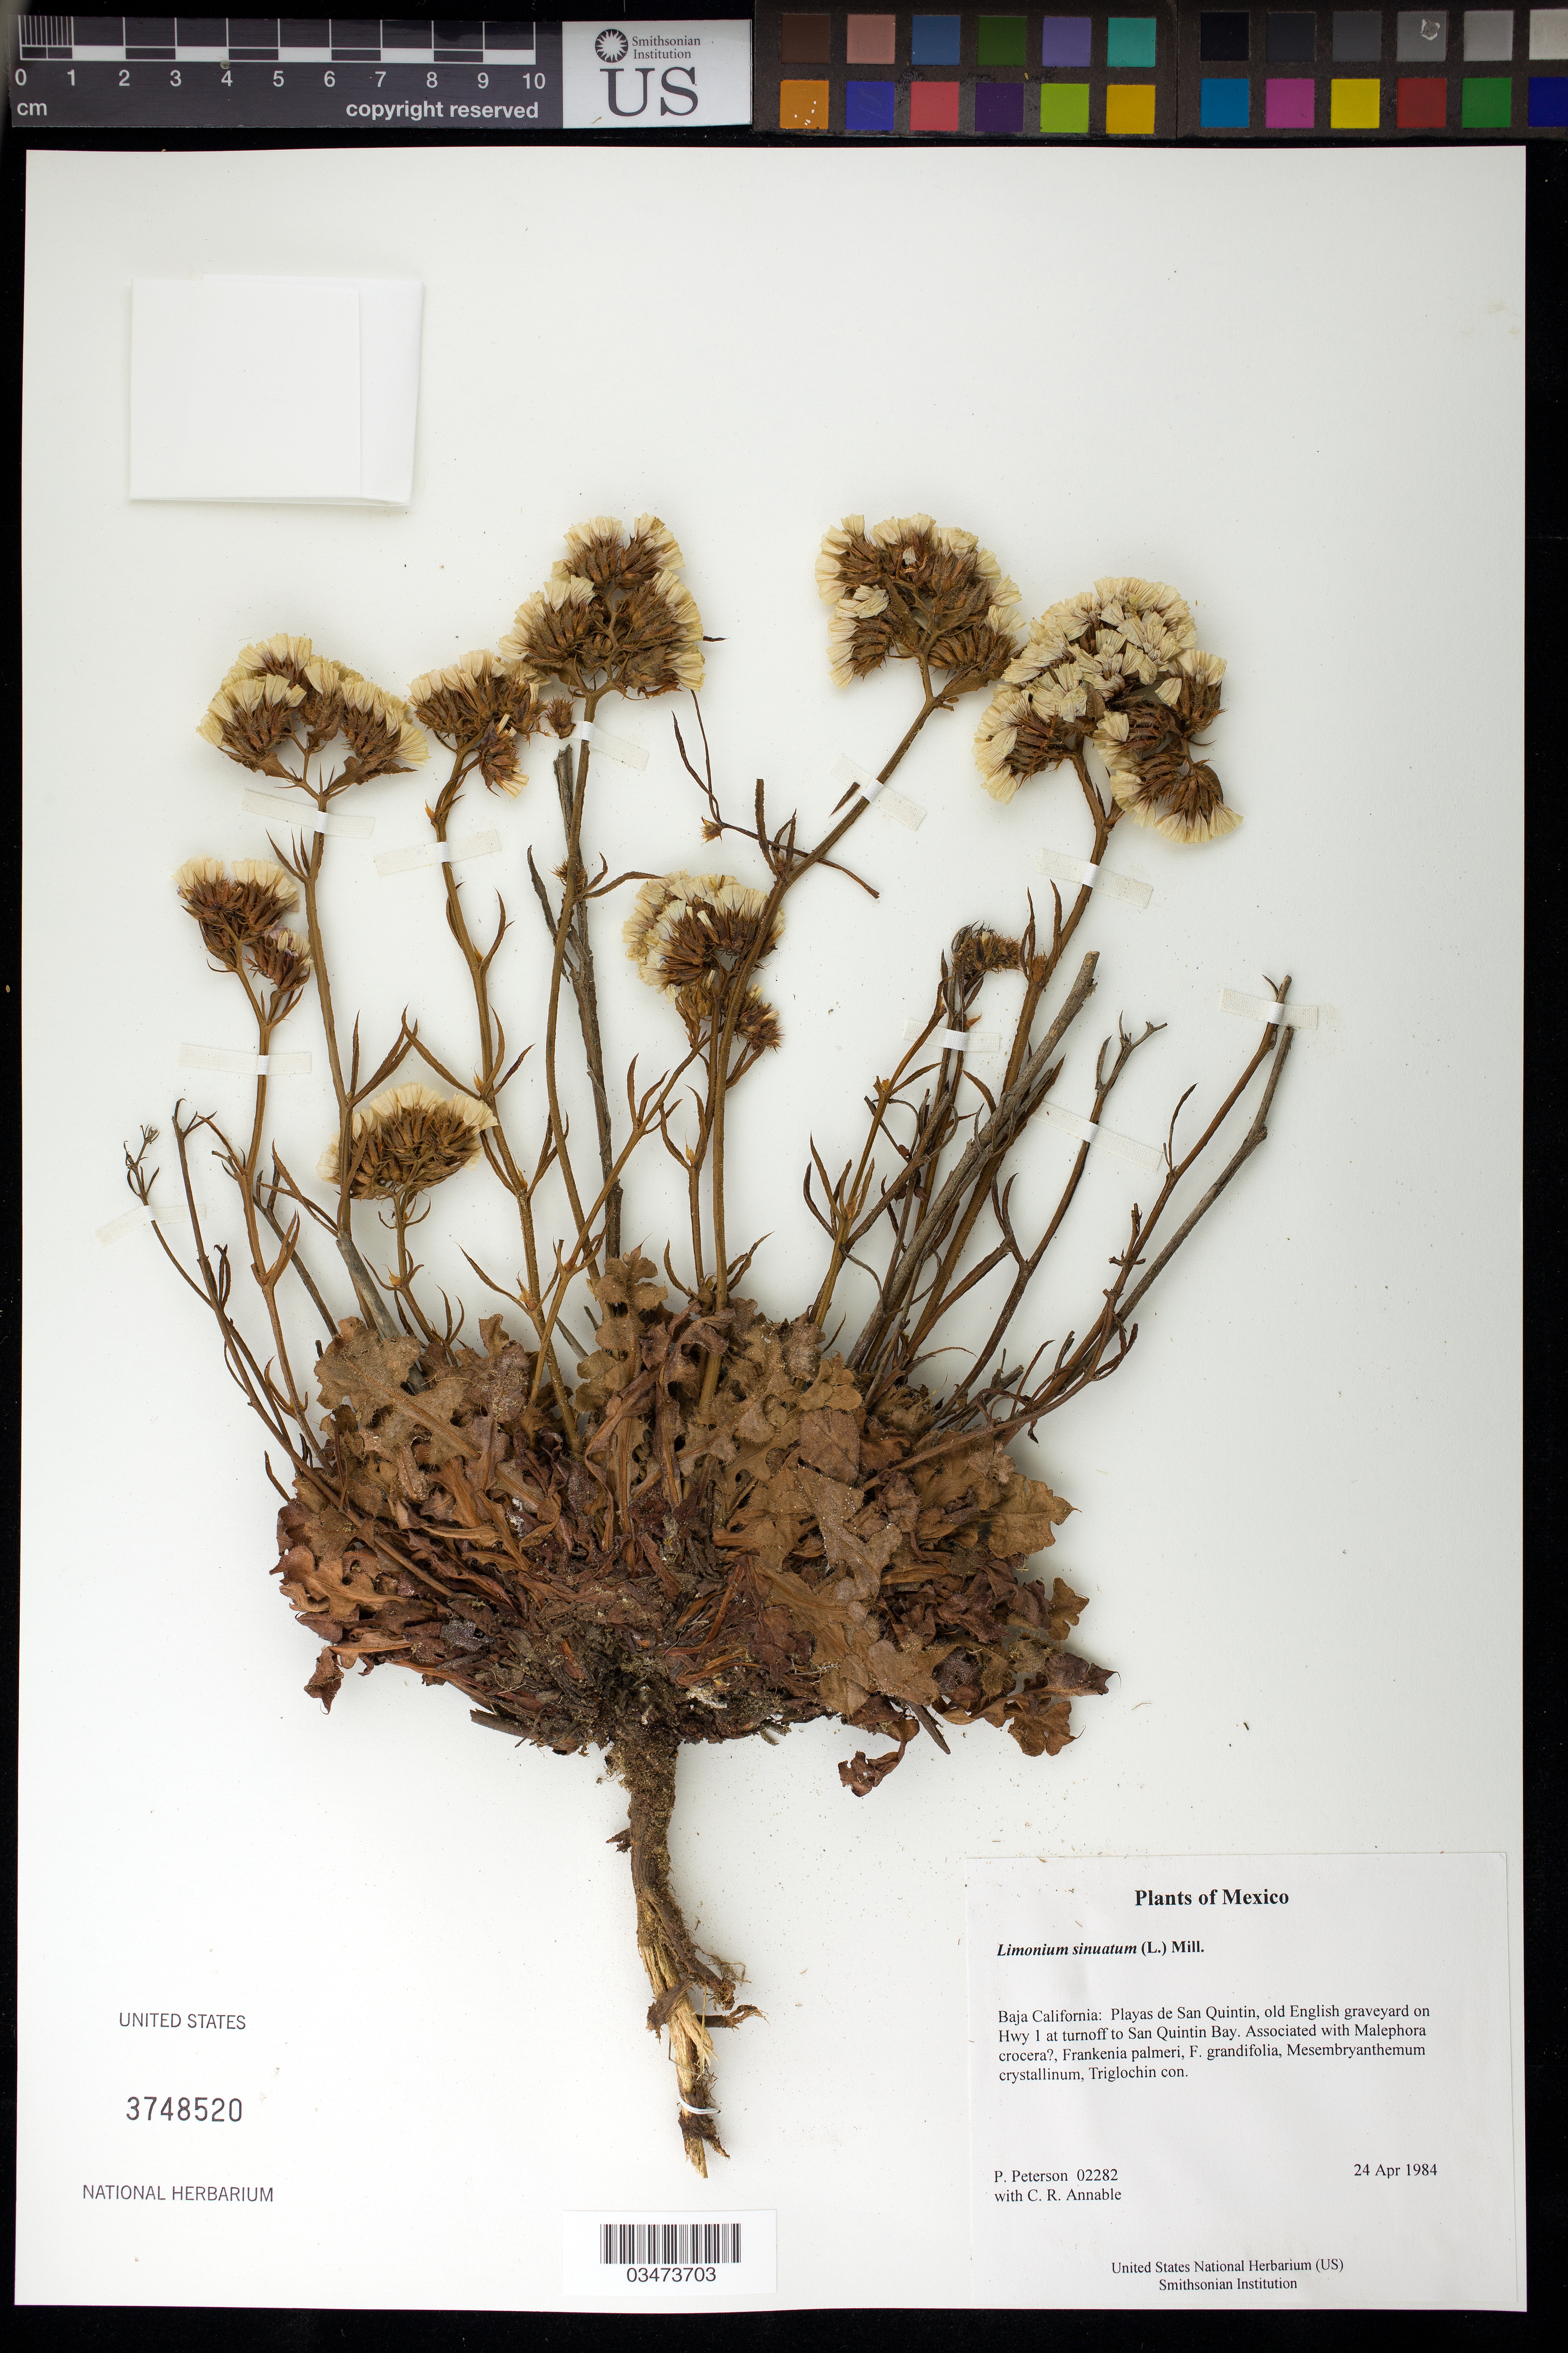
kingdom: Plantae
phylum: Tracheophyta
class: Magnoliopsida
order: Caryophyllales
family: Plumbaginaceae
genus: Limonium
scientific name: Limonium sinuatum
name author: (L.) Mill.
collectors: P. M. Peterson & C. R. Annable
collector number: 02282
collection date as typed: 24 Apr 1984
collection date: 1984-04-24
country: Mexico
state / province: Baja California Norte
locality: Playas de San Quintin, old English graveyard on Hwy 1 at turnoff to San Quintin Bay.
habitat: Associated with Malephora crocera?, Frankenia palmeri, F. grandifolia, Mesembryanthemum crystallinum, Triglochin con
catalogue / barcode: US 3748520